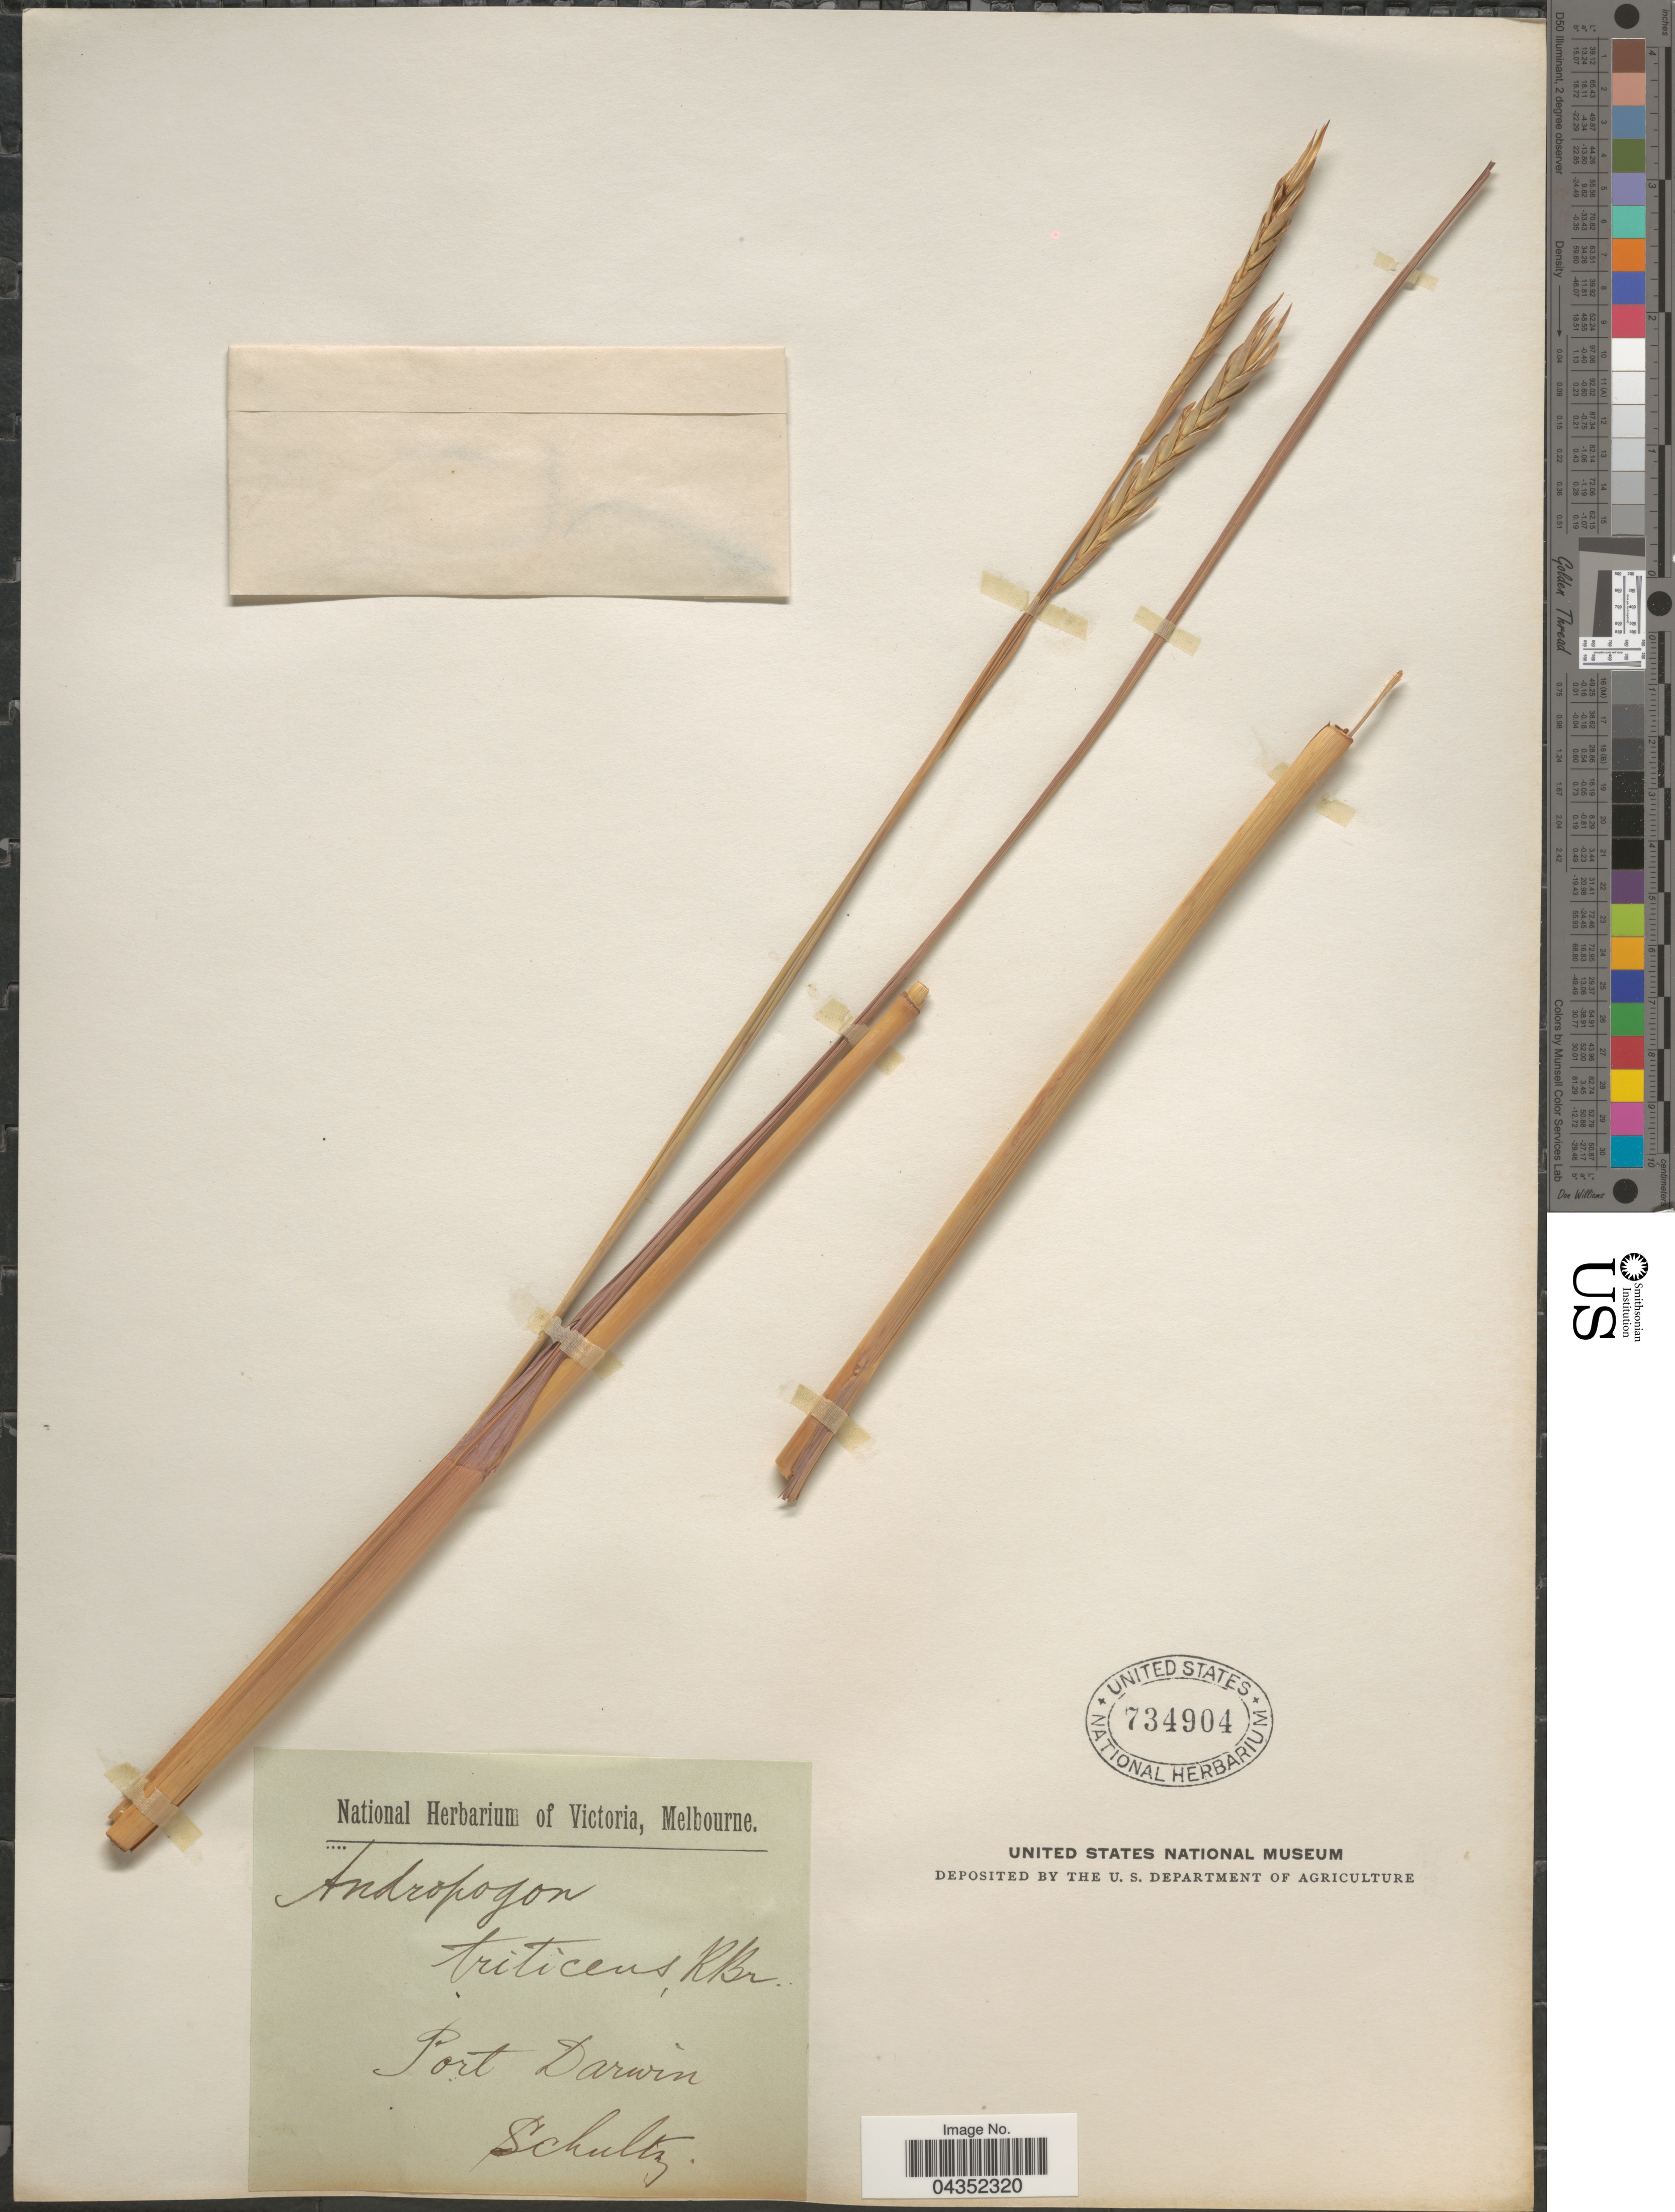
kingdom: Plantae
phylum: Tracheophyta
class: Liliopsida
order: Poales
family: Poaceae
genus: Heteropogon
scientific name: Heteropogon triticeus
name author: (R. Br.) Stapf ex Craib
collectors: -. Schultz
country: Australia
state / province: Northern Territory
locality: Port Darwin.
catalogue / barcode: US 734904